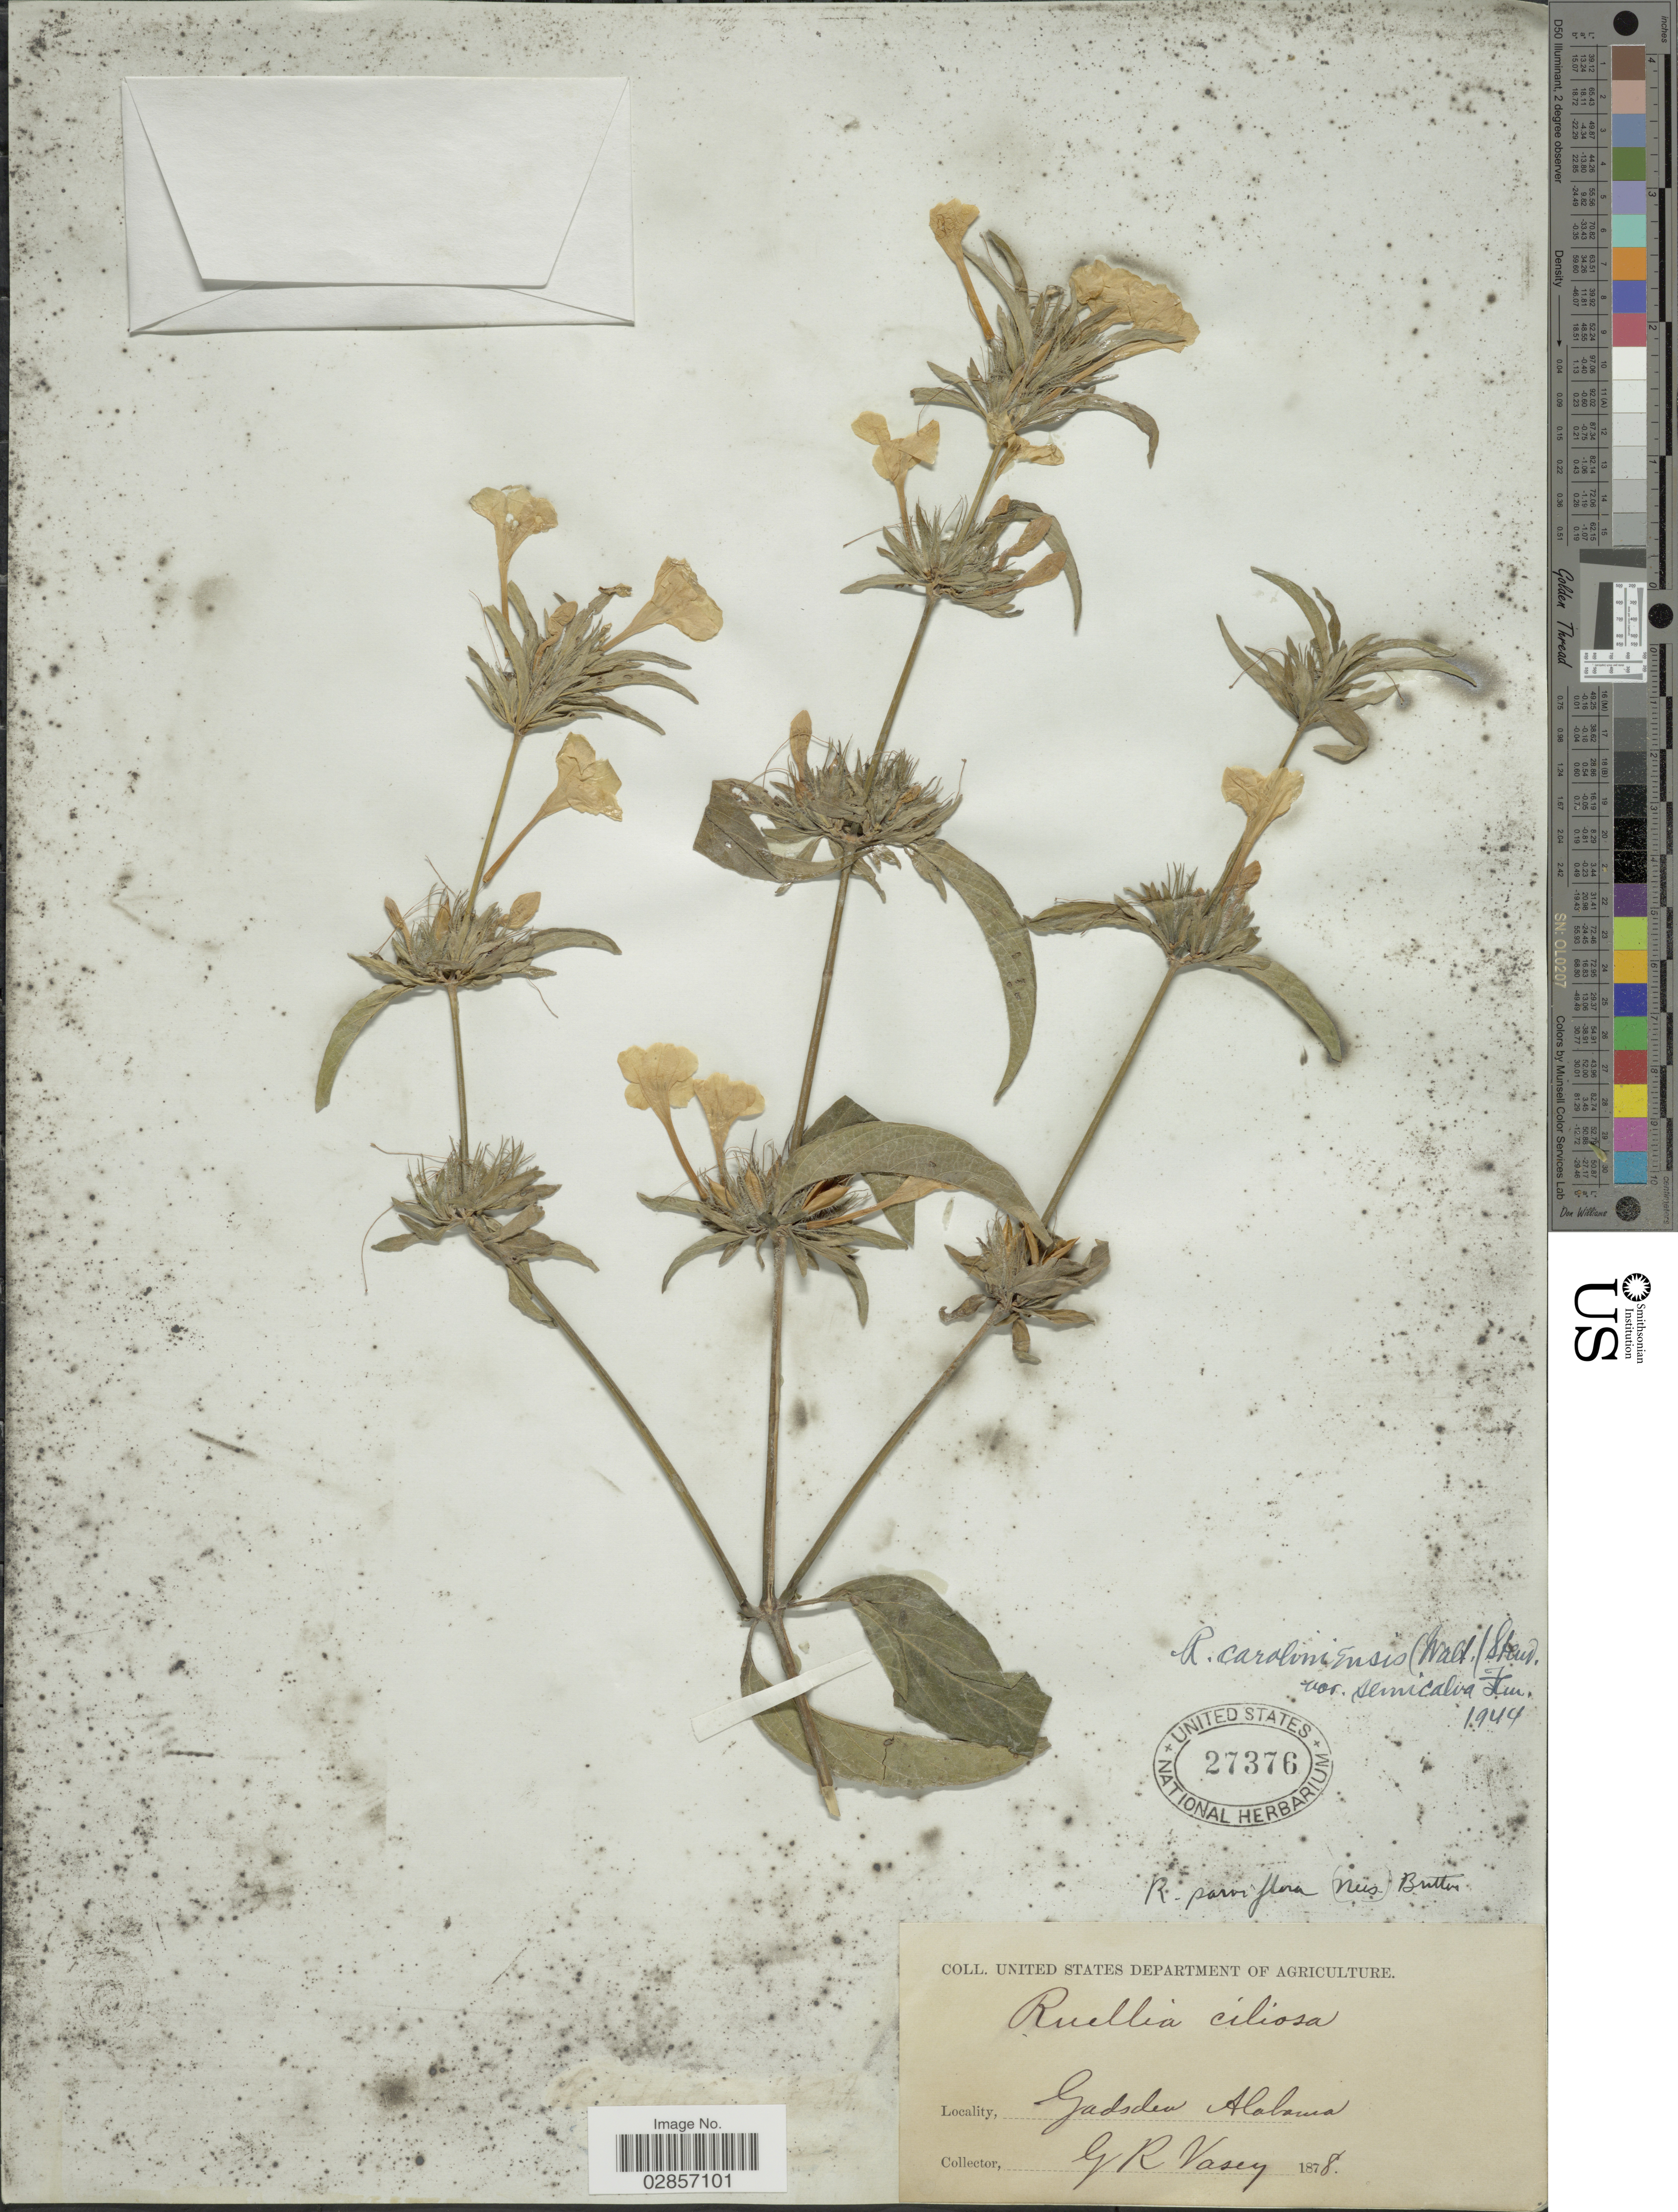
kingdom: Plantae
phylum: Tracheophyta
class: Magnoliopsida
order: Lamiales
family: Acanthaceae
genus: Ruellia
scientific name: Ruellia caroliniensis var. semicalva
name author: Fernald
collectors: G. R. Vasey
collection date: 1878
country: United States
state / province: Alabama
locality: Gadsden Alabama.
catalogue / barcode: US 27376